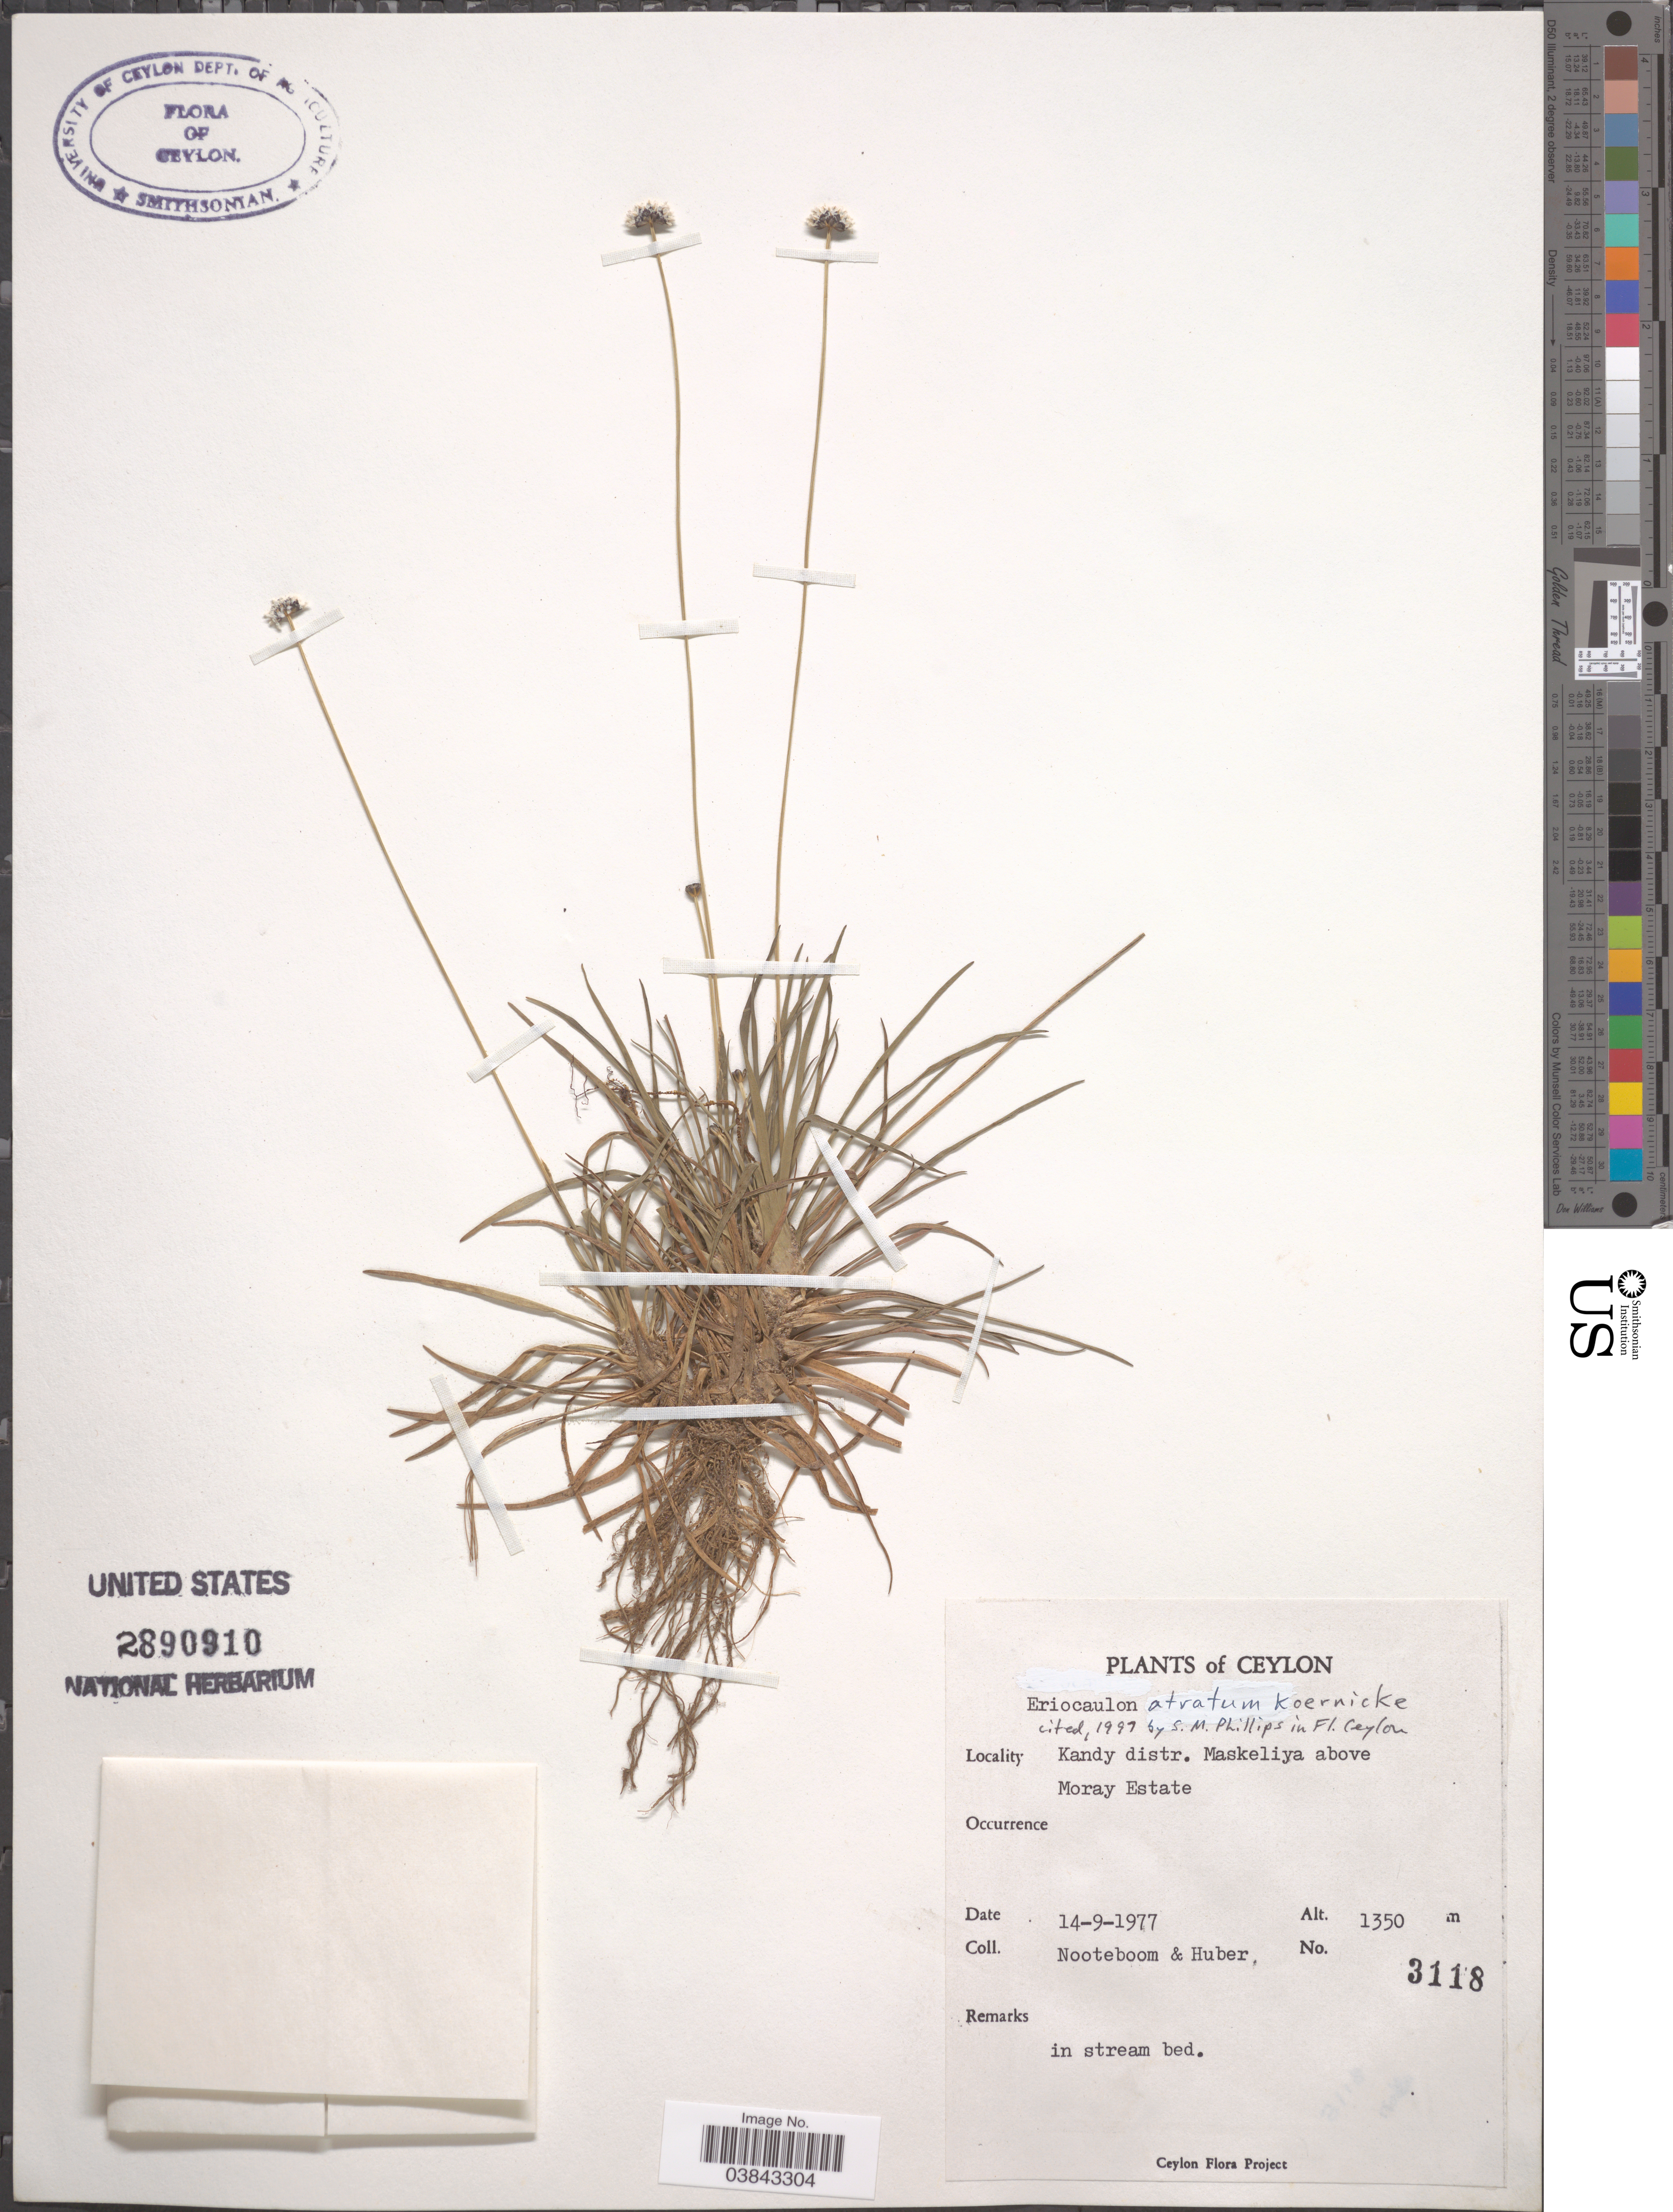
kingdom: Plantae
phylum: Tracheophyta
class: Liliopsida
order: Poales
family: Eriocaulaceae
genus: Eriocaulon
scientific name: Eriocaulon atratum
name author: Körn.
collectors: Nooteboom, -- & Huber, --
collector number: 3118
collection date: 1977-09-14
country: Sri Lanka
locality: Ceylon. Kandy distr. Maskeliya above Moray Estate.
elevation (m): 1350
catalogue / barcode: US 2890910